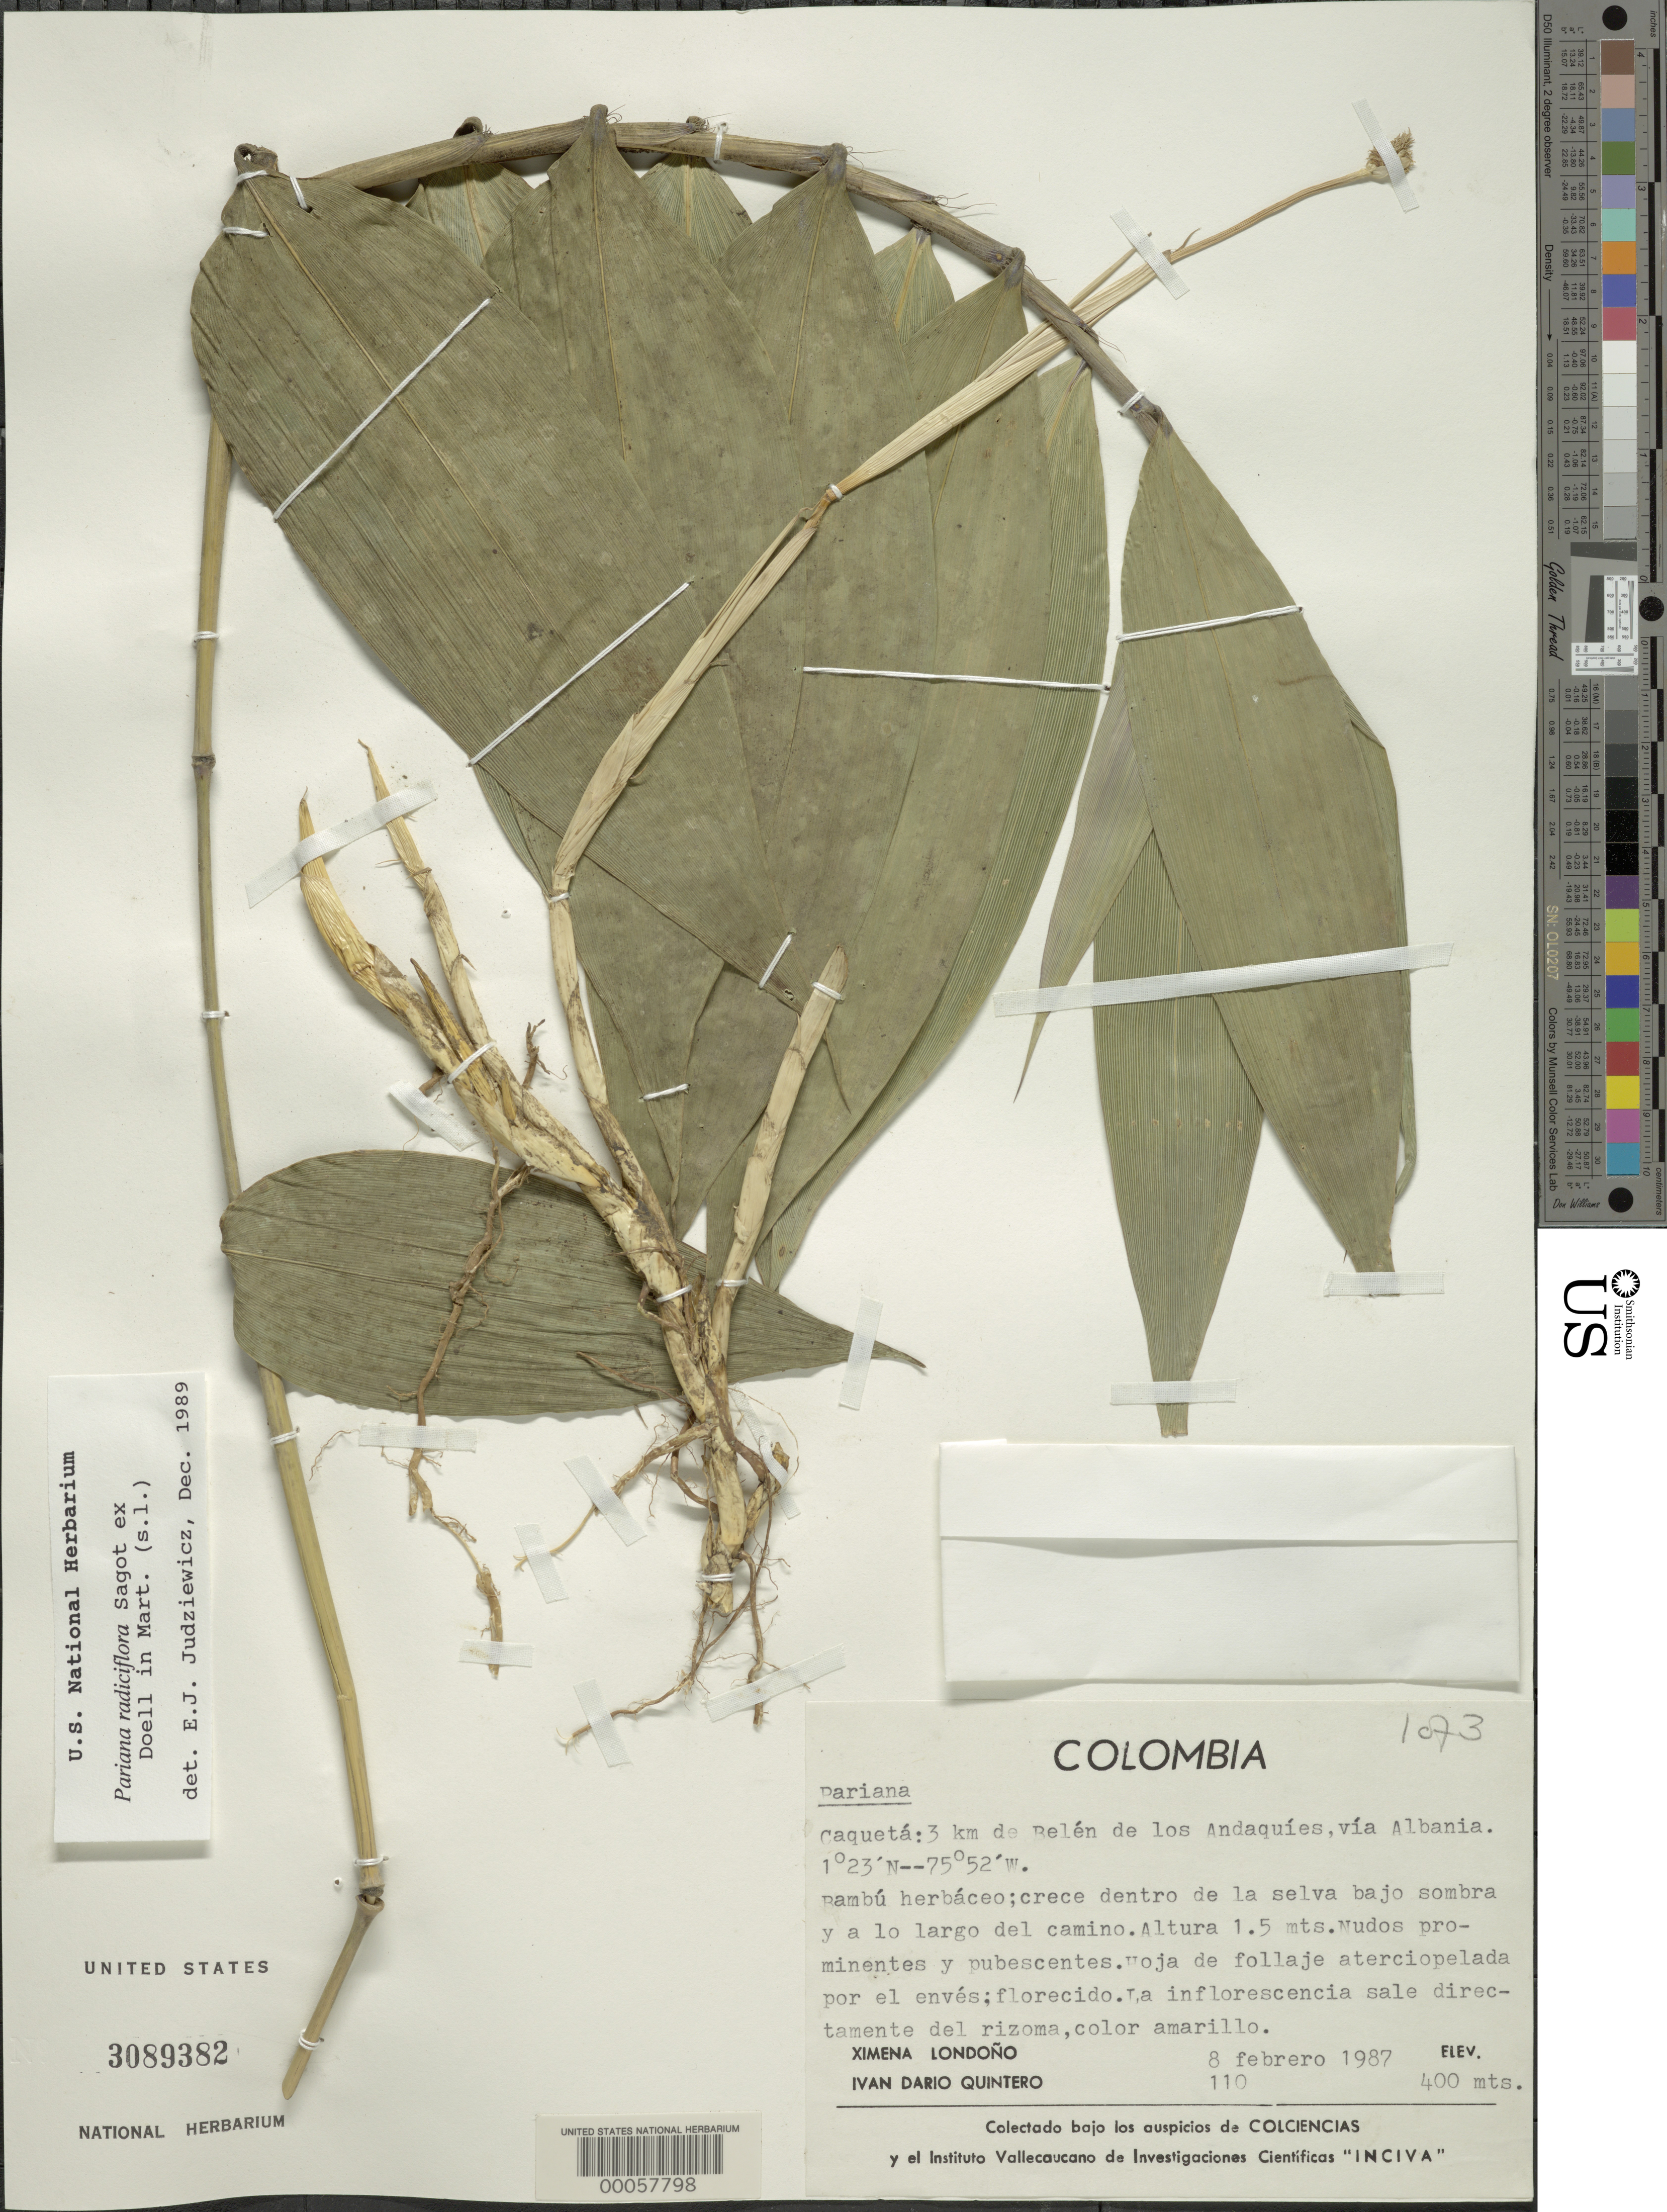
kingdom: Plantae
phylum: Tracheophyta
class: Liliopsida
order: Poales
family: Poaceae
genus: Pariana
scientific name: Pariana sp.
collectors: X. Londoño & I. Quintero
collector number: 110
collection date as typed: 08 Feb 1987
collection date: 1987-02-08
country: Colombia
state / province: Caquetá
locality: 3 km from Belem de los Andaquies, Albania Road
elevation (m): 400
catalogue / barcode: US 3089382